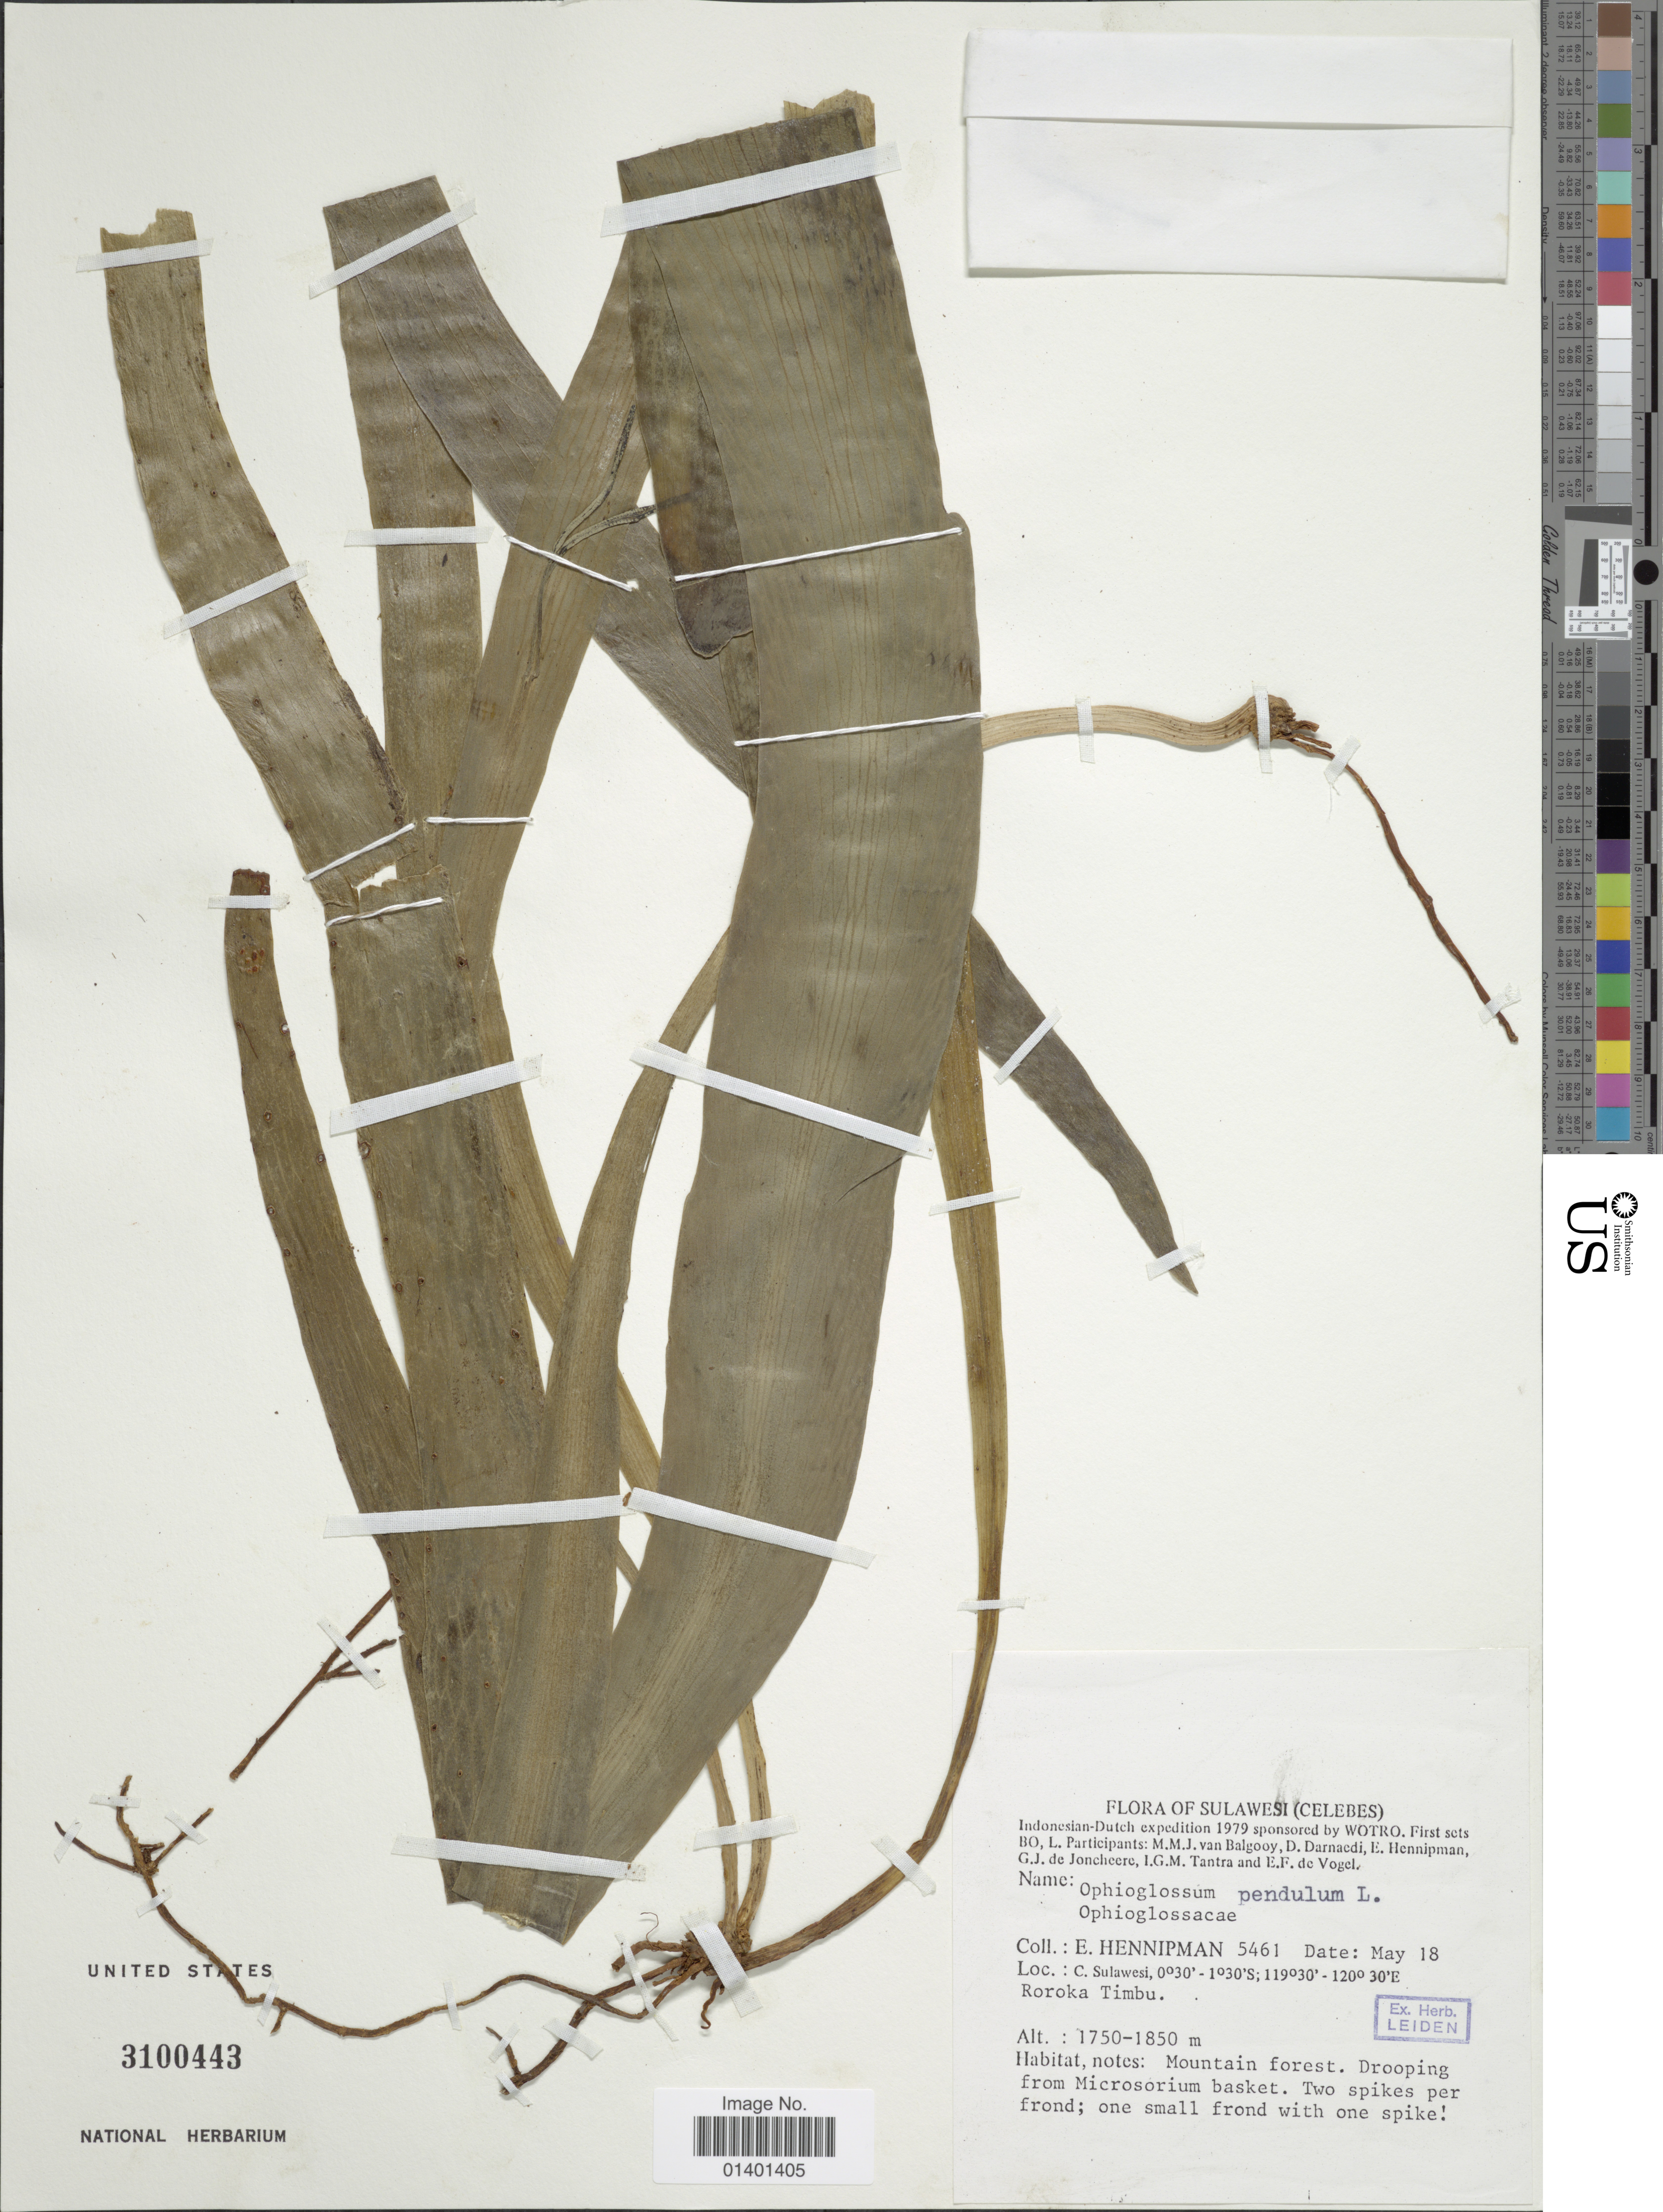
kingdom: Plantae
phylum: Tracheophyta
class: Polypodiopsida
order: Ophioglossales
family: Ophioglossaceae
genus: Ophioglossum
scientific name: Ophioglossum pendulum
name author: L.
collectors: E. Hennipman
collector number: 5461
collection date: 1979-05-18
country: Indonesia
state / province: Sulawesi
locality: Celebes, C. Sulawesi, Roroka Timbu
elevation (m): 1750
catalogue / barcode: US 3100443